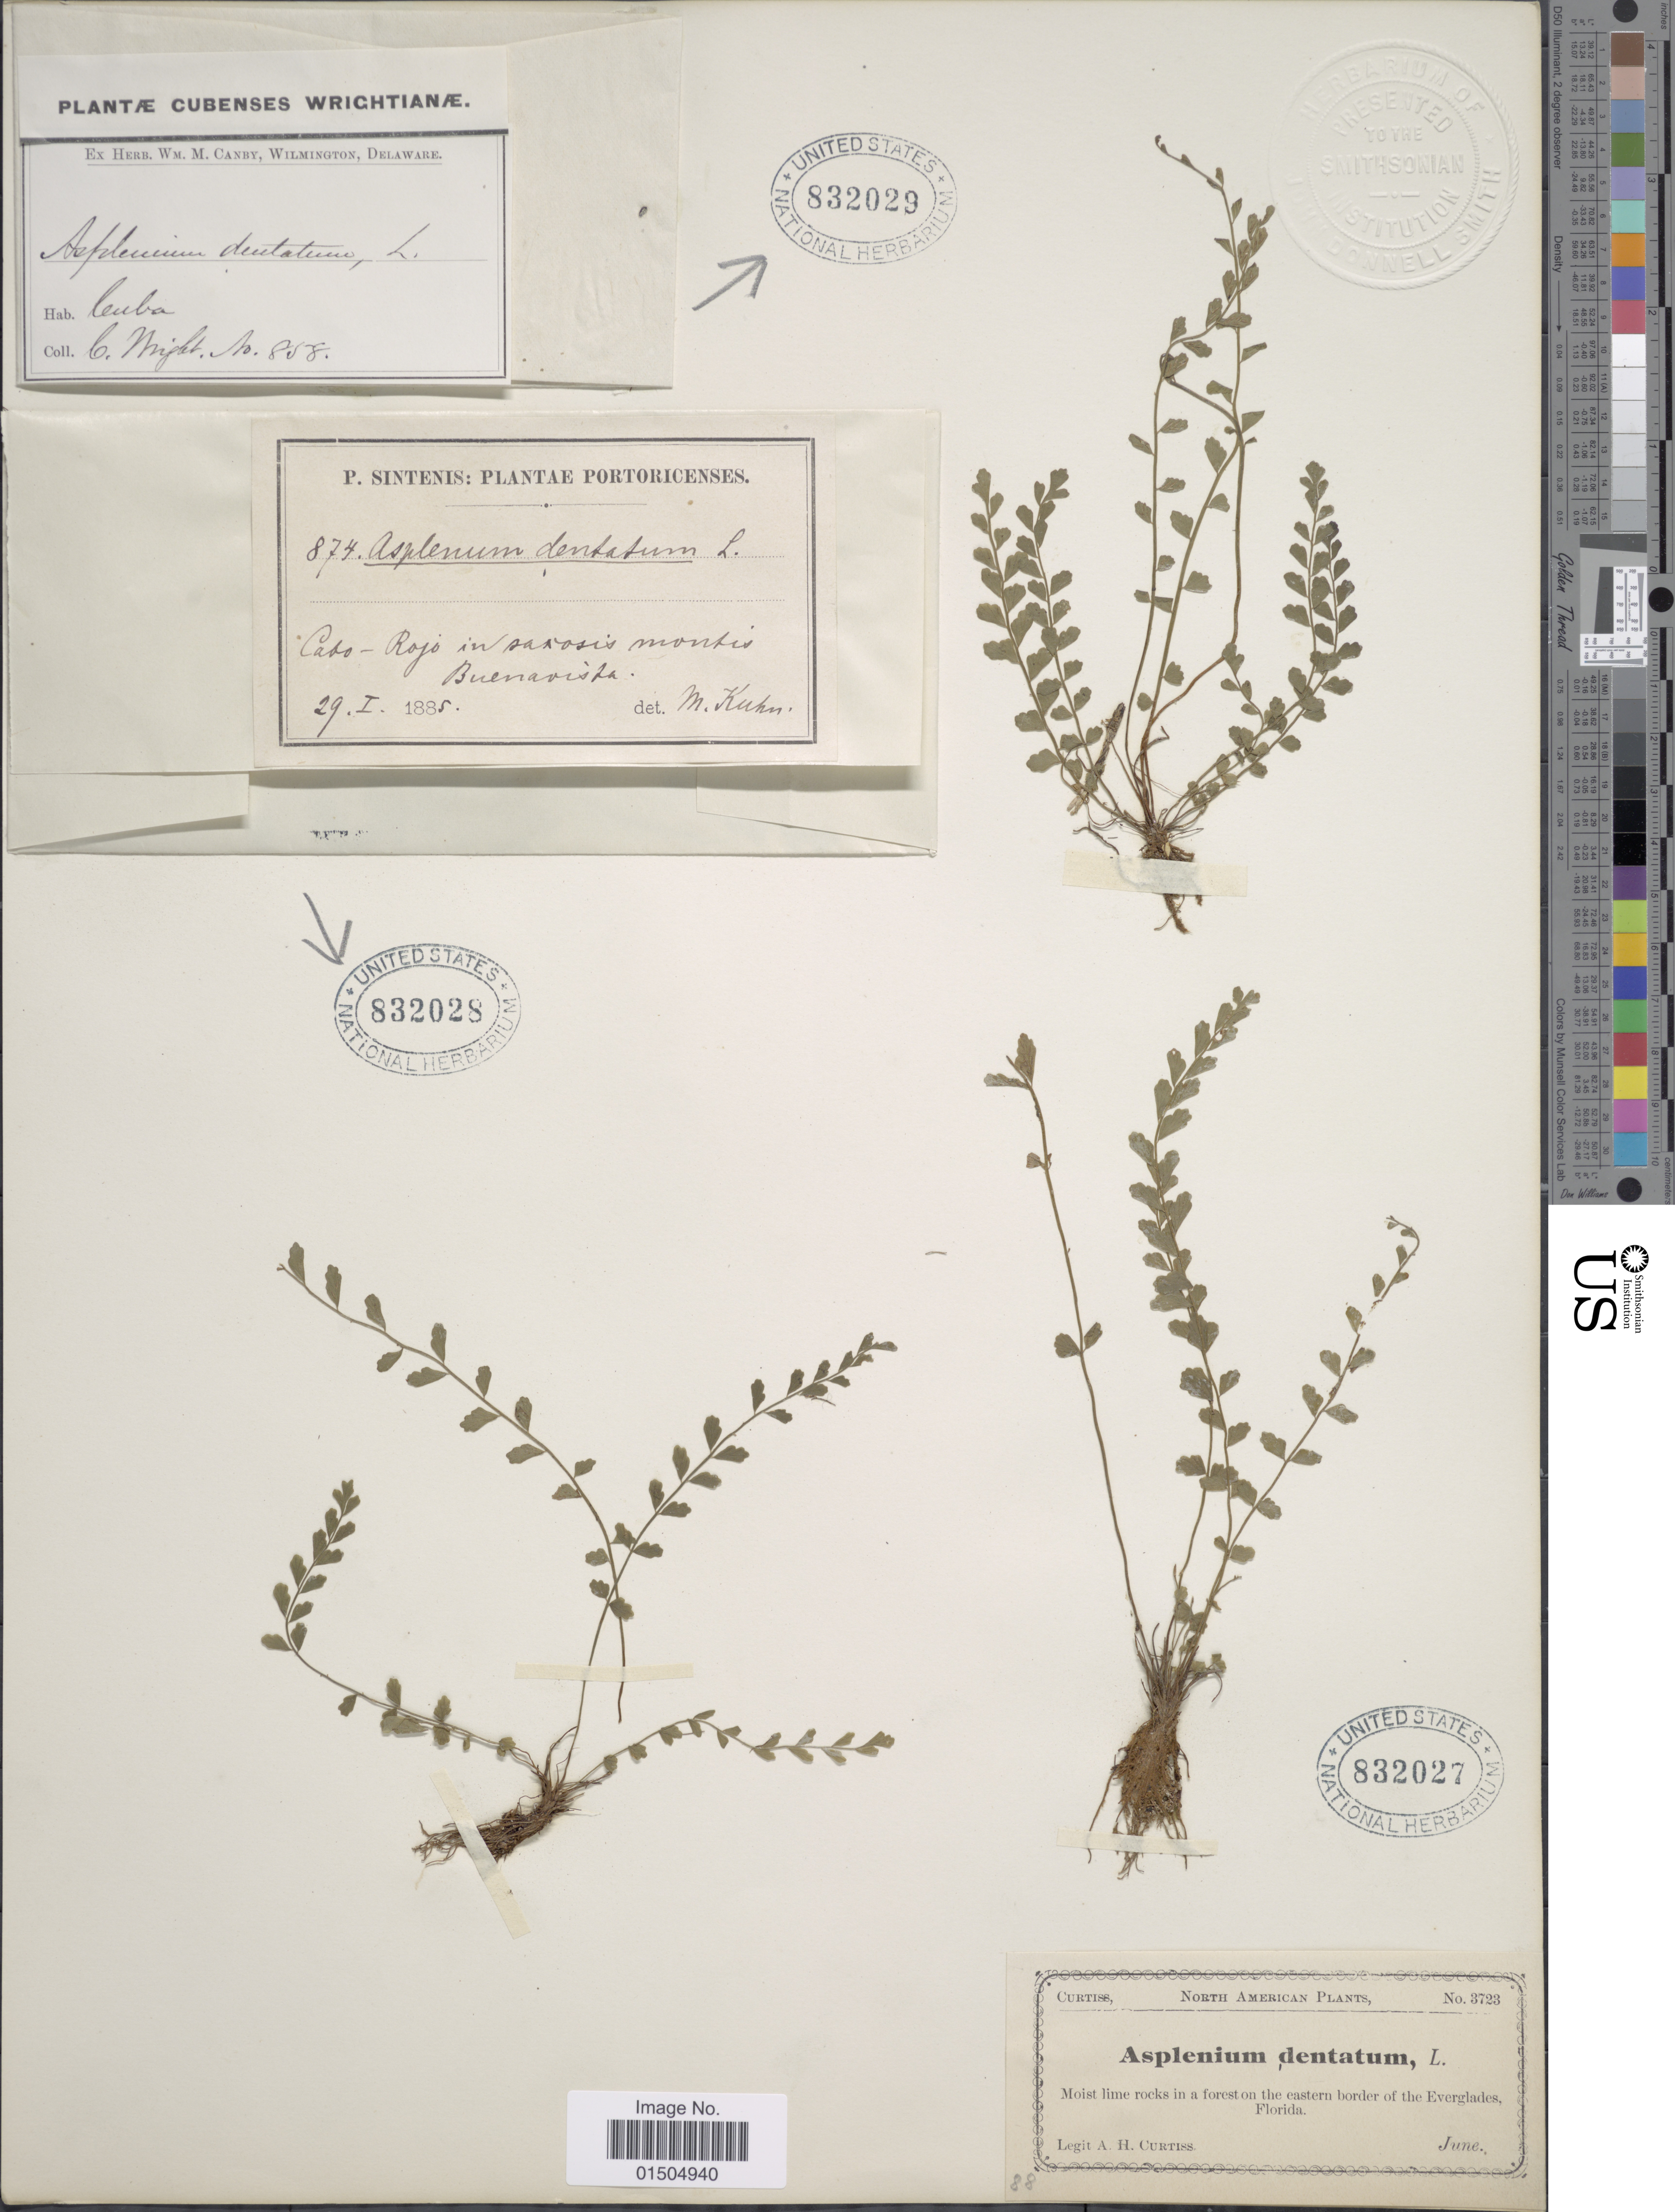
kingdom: Plantae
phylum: Tracheophyta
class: Polypodiopsida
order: Polypodiales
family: Aspleniaceae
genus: Asplenium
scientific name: Asplenium trichomanes-dentatum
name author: L.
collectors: A. H. Curtiss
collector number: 3723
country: United States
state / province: Florida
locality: Moist lime rocks in a forest on the eastern border of the Everglades.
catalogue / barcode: US 832027